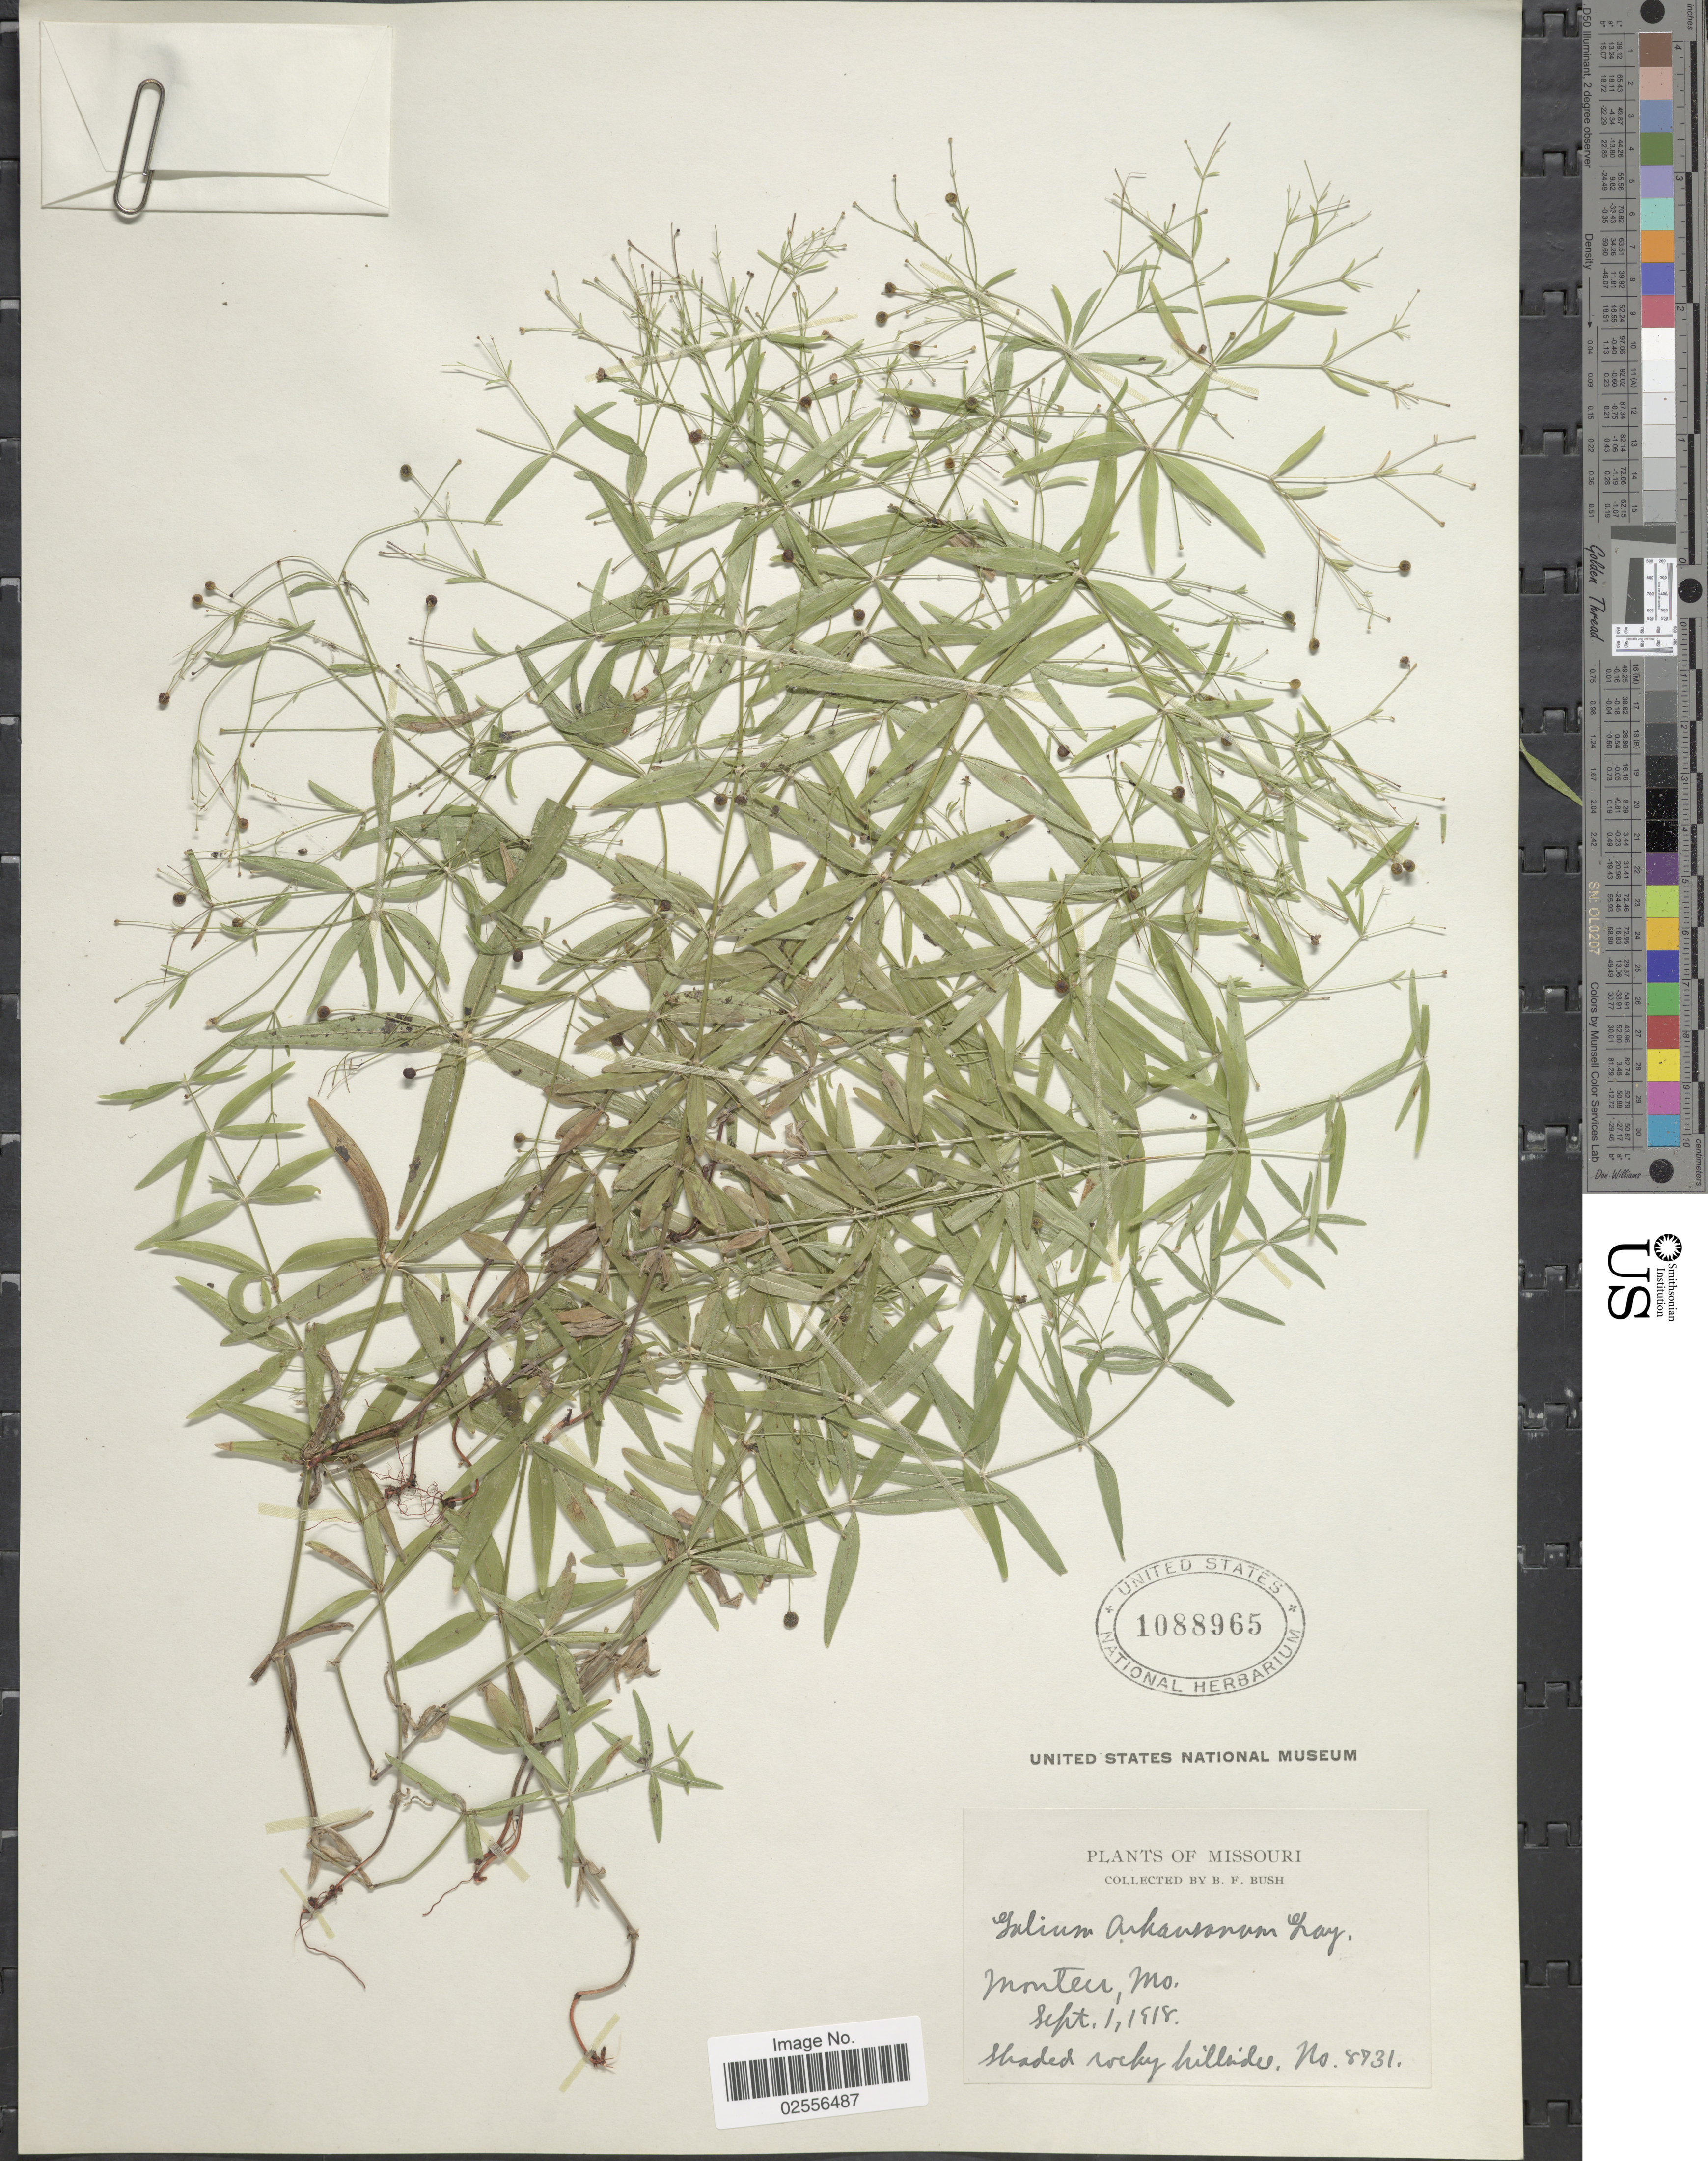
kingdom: Plantae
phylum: Tracheophyta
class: Magnoliopsida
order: Gentianales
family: Rubiaceae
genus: Galium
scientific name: Galium arkansanum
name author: A. Gray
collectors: B. F. Bush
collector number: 8731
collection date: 1918-09-01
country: United States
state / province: Missouri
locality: Monteer, Shaded rocky hillside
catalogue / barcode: US 1088965